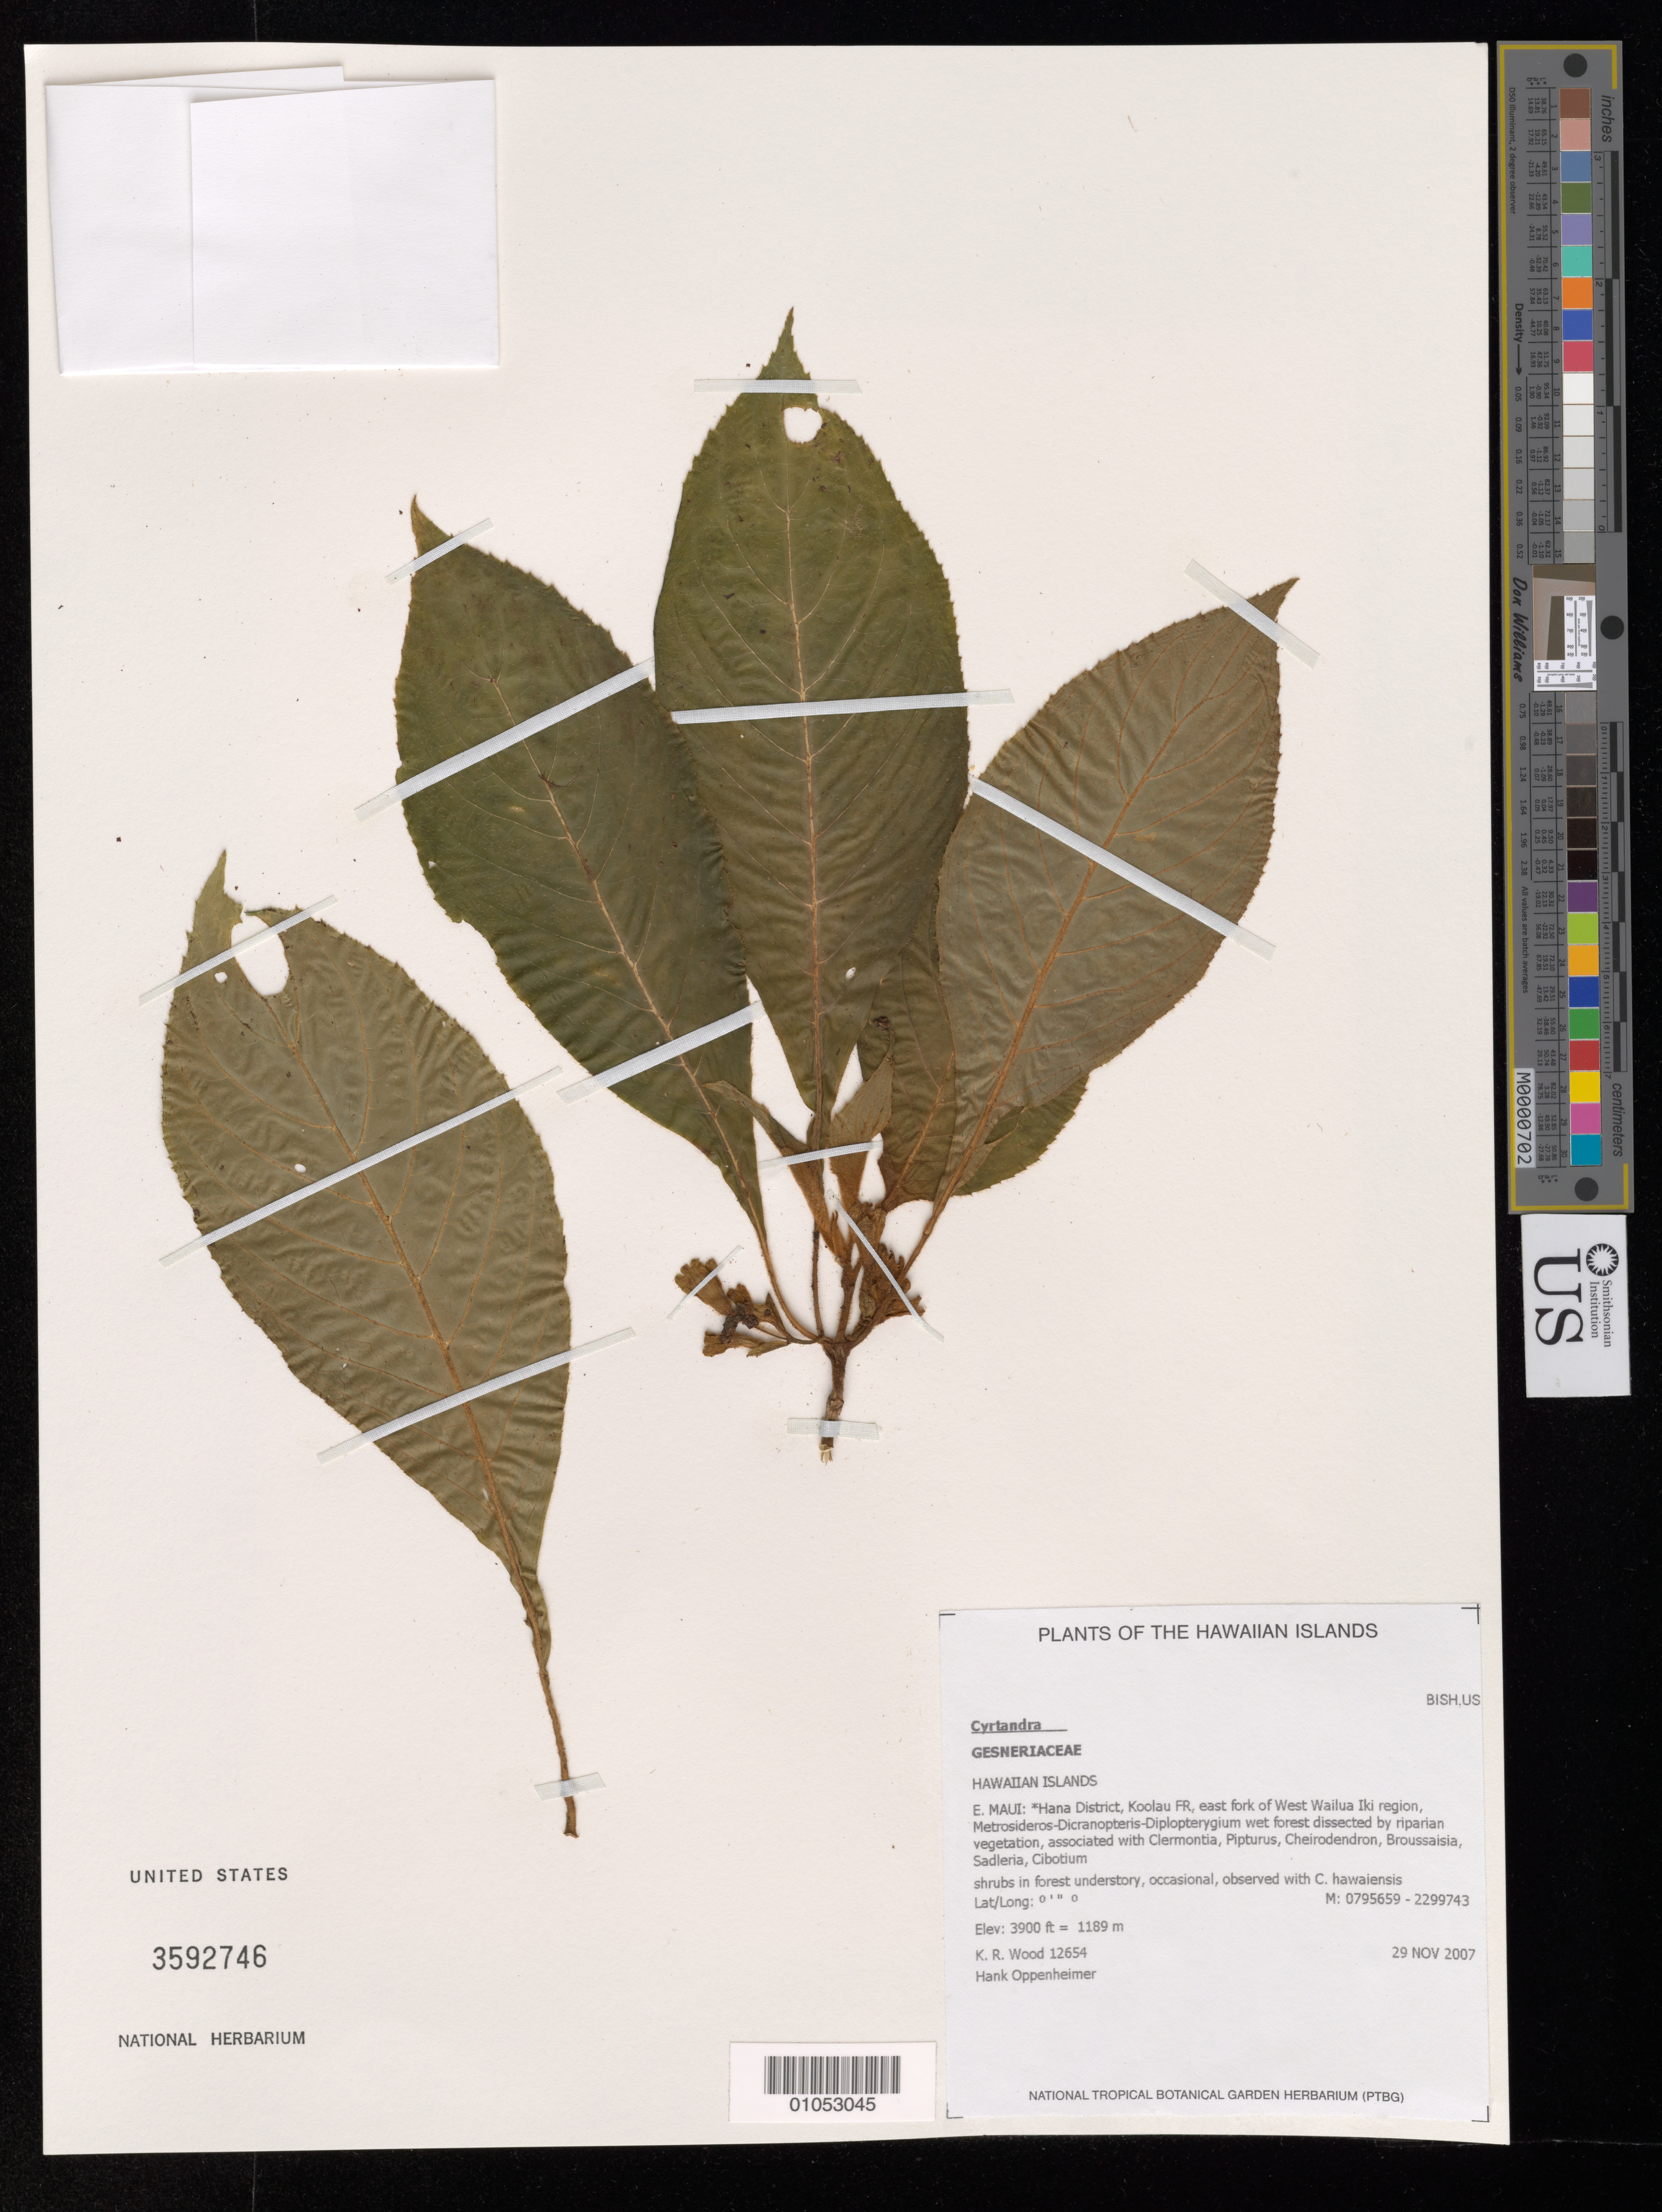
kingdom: Plantae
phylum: Tracheophyta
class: Magnoliopsida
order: Lamiales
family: Gesneriaceae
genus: Cyrtandra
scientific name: Cyrtandra sp.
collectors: K. R. Wood & H. Oppenheimer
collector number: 12654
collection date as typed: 29 Nov 2007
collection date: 2007-11-29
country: United States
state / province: Hawaii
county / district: Maui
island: Maui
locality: East Maui, Hamakua District, Koolau FR, east fork of West Wailua Iki region.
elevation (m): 1189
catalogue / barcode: US 3592746